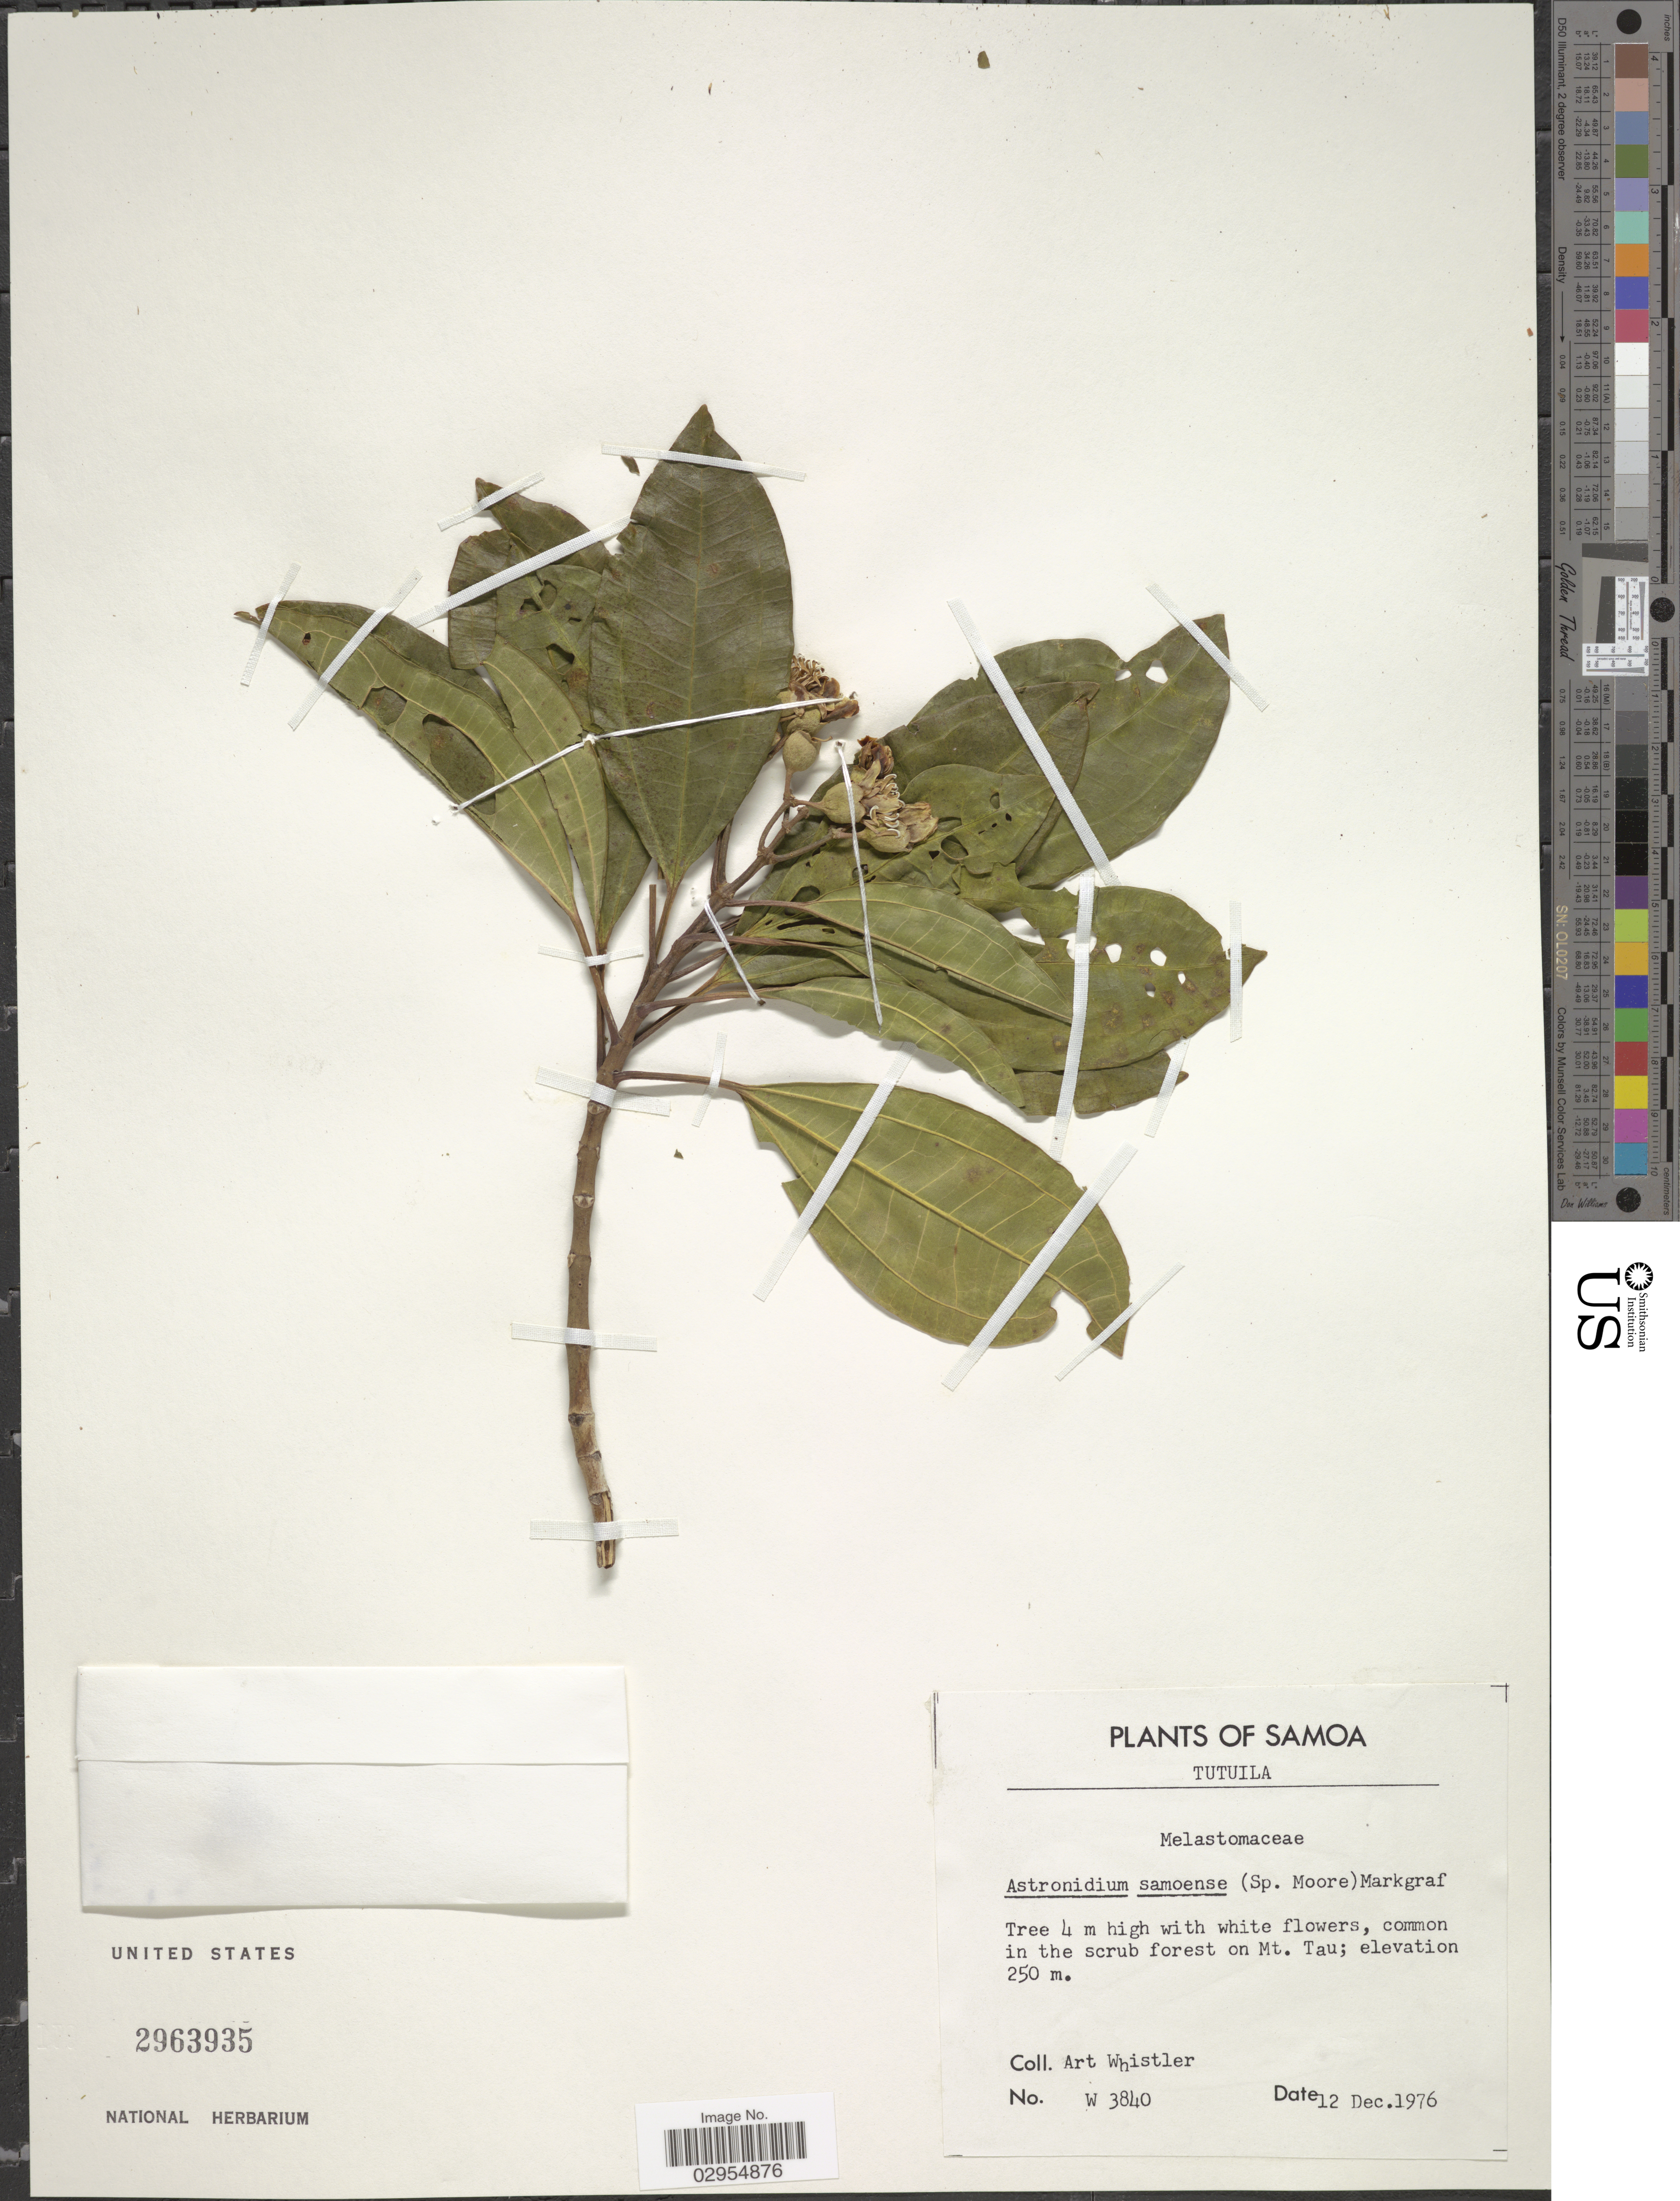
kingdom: Plantae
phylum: Tracheophyta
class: Magnoliopsida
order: Myrtales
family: Melastomataceae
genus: Astronidium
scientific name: Astronidium samoense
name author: (S. Moore) Markgr.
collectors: A. Whistler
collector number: W 3840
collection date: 1976-12-12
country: American Samoa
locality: Samoa. Tutuila. Common in the scrub in Mt. Tau.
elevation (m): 250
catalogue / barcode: US 2963935